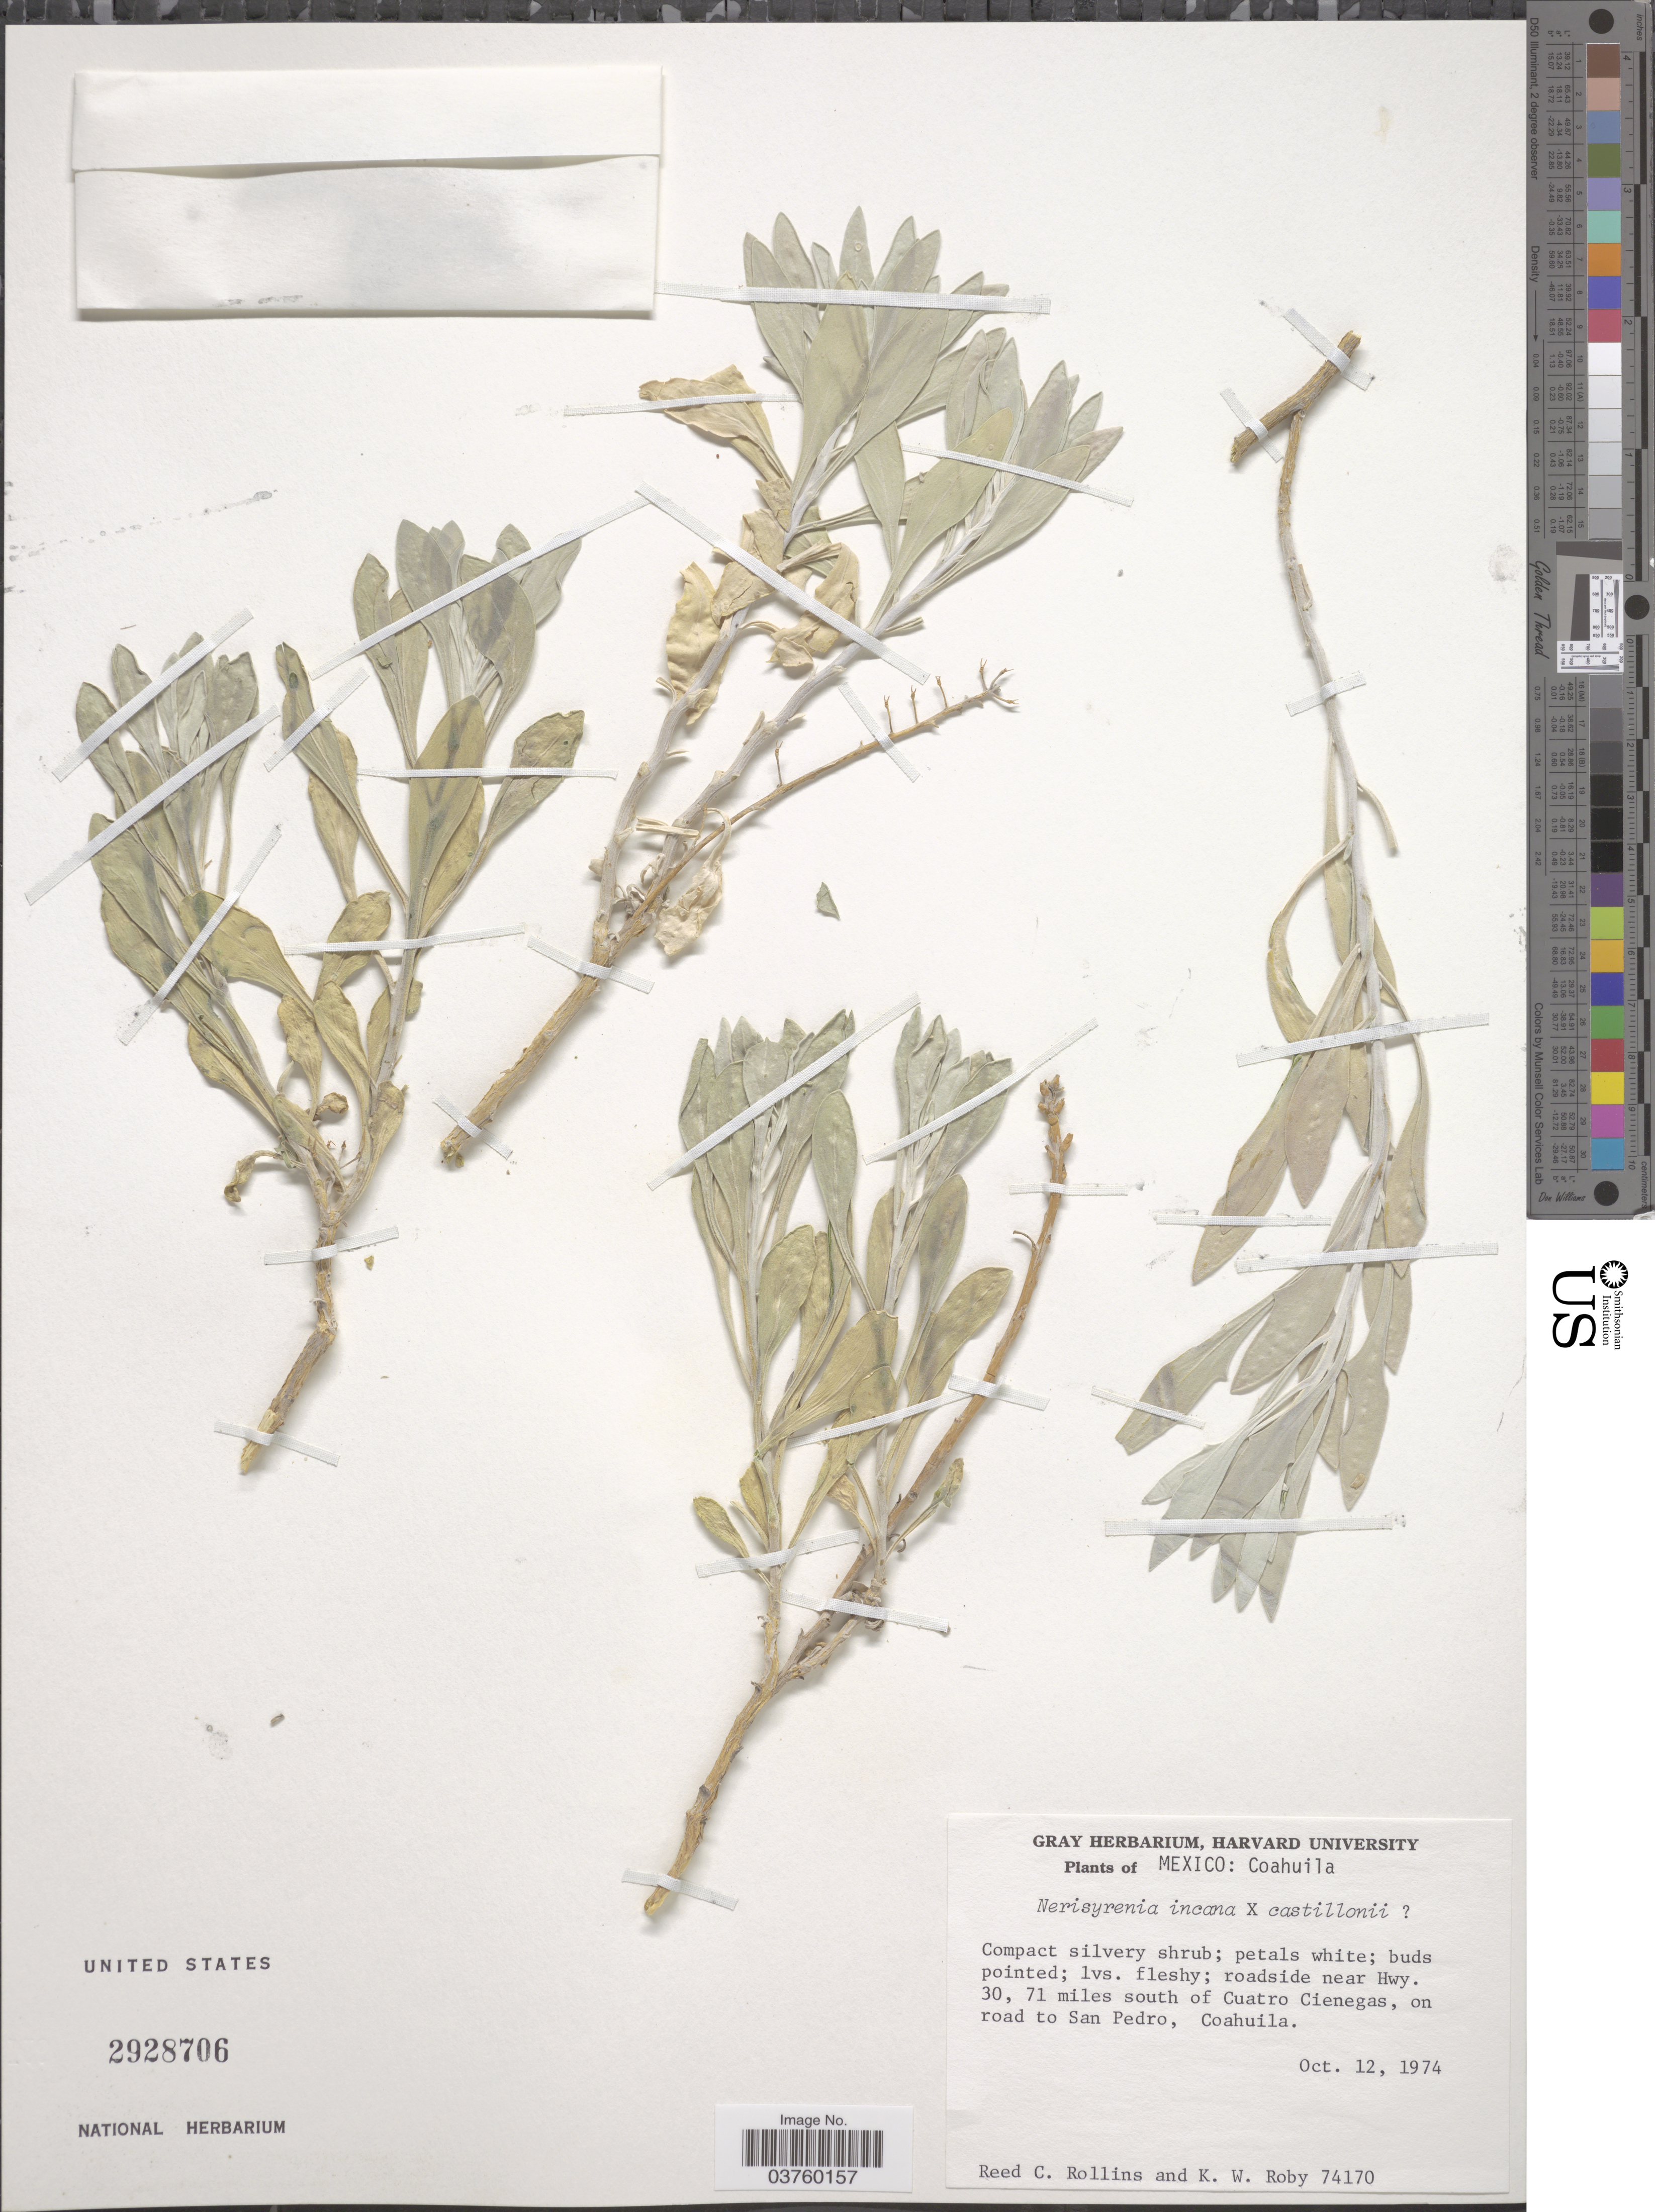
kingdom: Plantae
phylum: Tracheophyta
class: Magnoliopsida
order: Brassicales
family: Brassicaceae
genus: Nerisyrenia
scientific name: Nerisyrenia incana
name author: Rollins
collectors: R. C. Rollins & K. W. Roby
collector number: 74170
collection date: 1974-10-12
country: Mexico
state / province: Coahuila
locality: Roadside near Hwy. 30, 71 miles south of Cuatro Cienegas, on road to San Pedro.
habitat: roadside near highway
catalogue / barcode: US 2928706